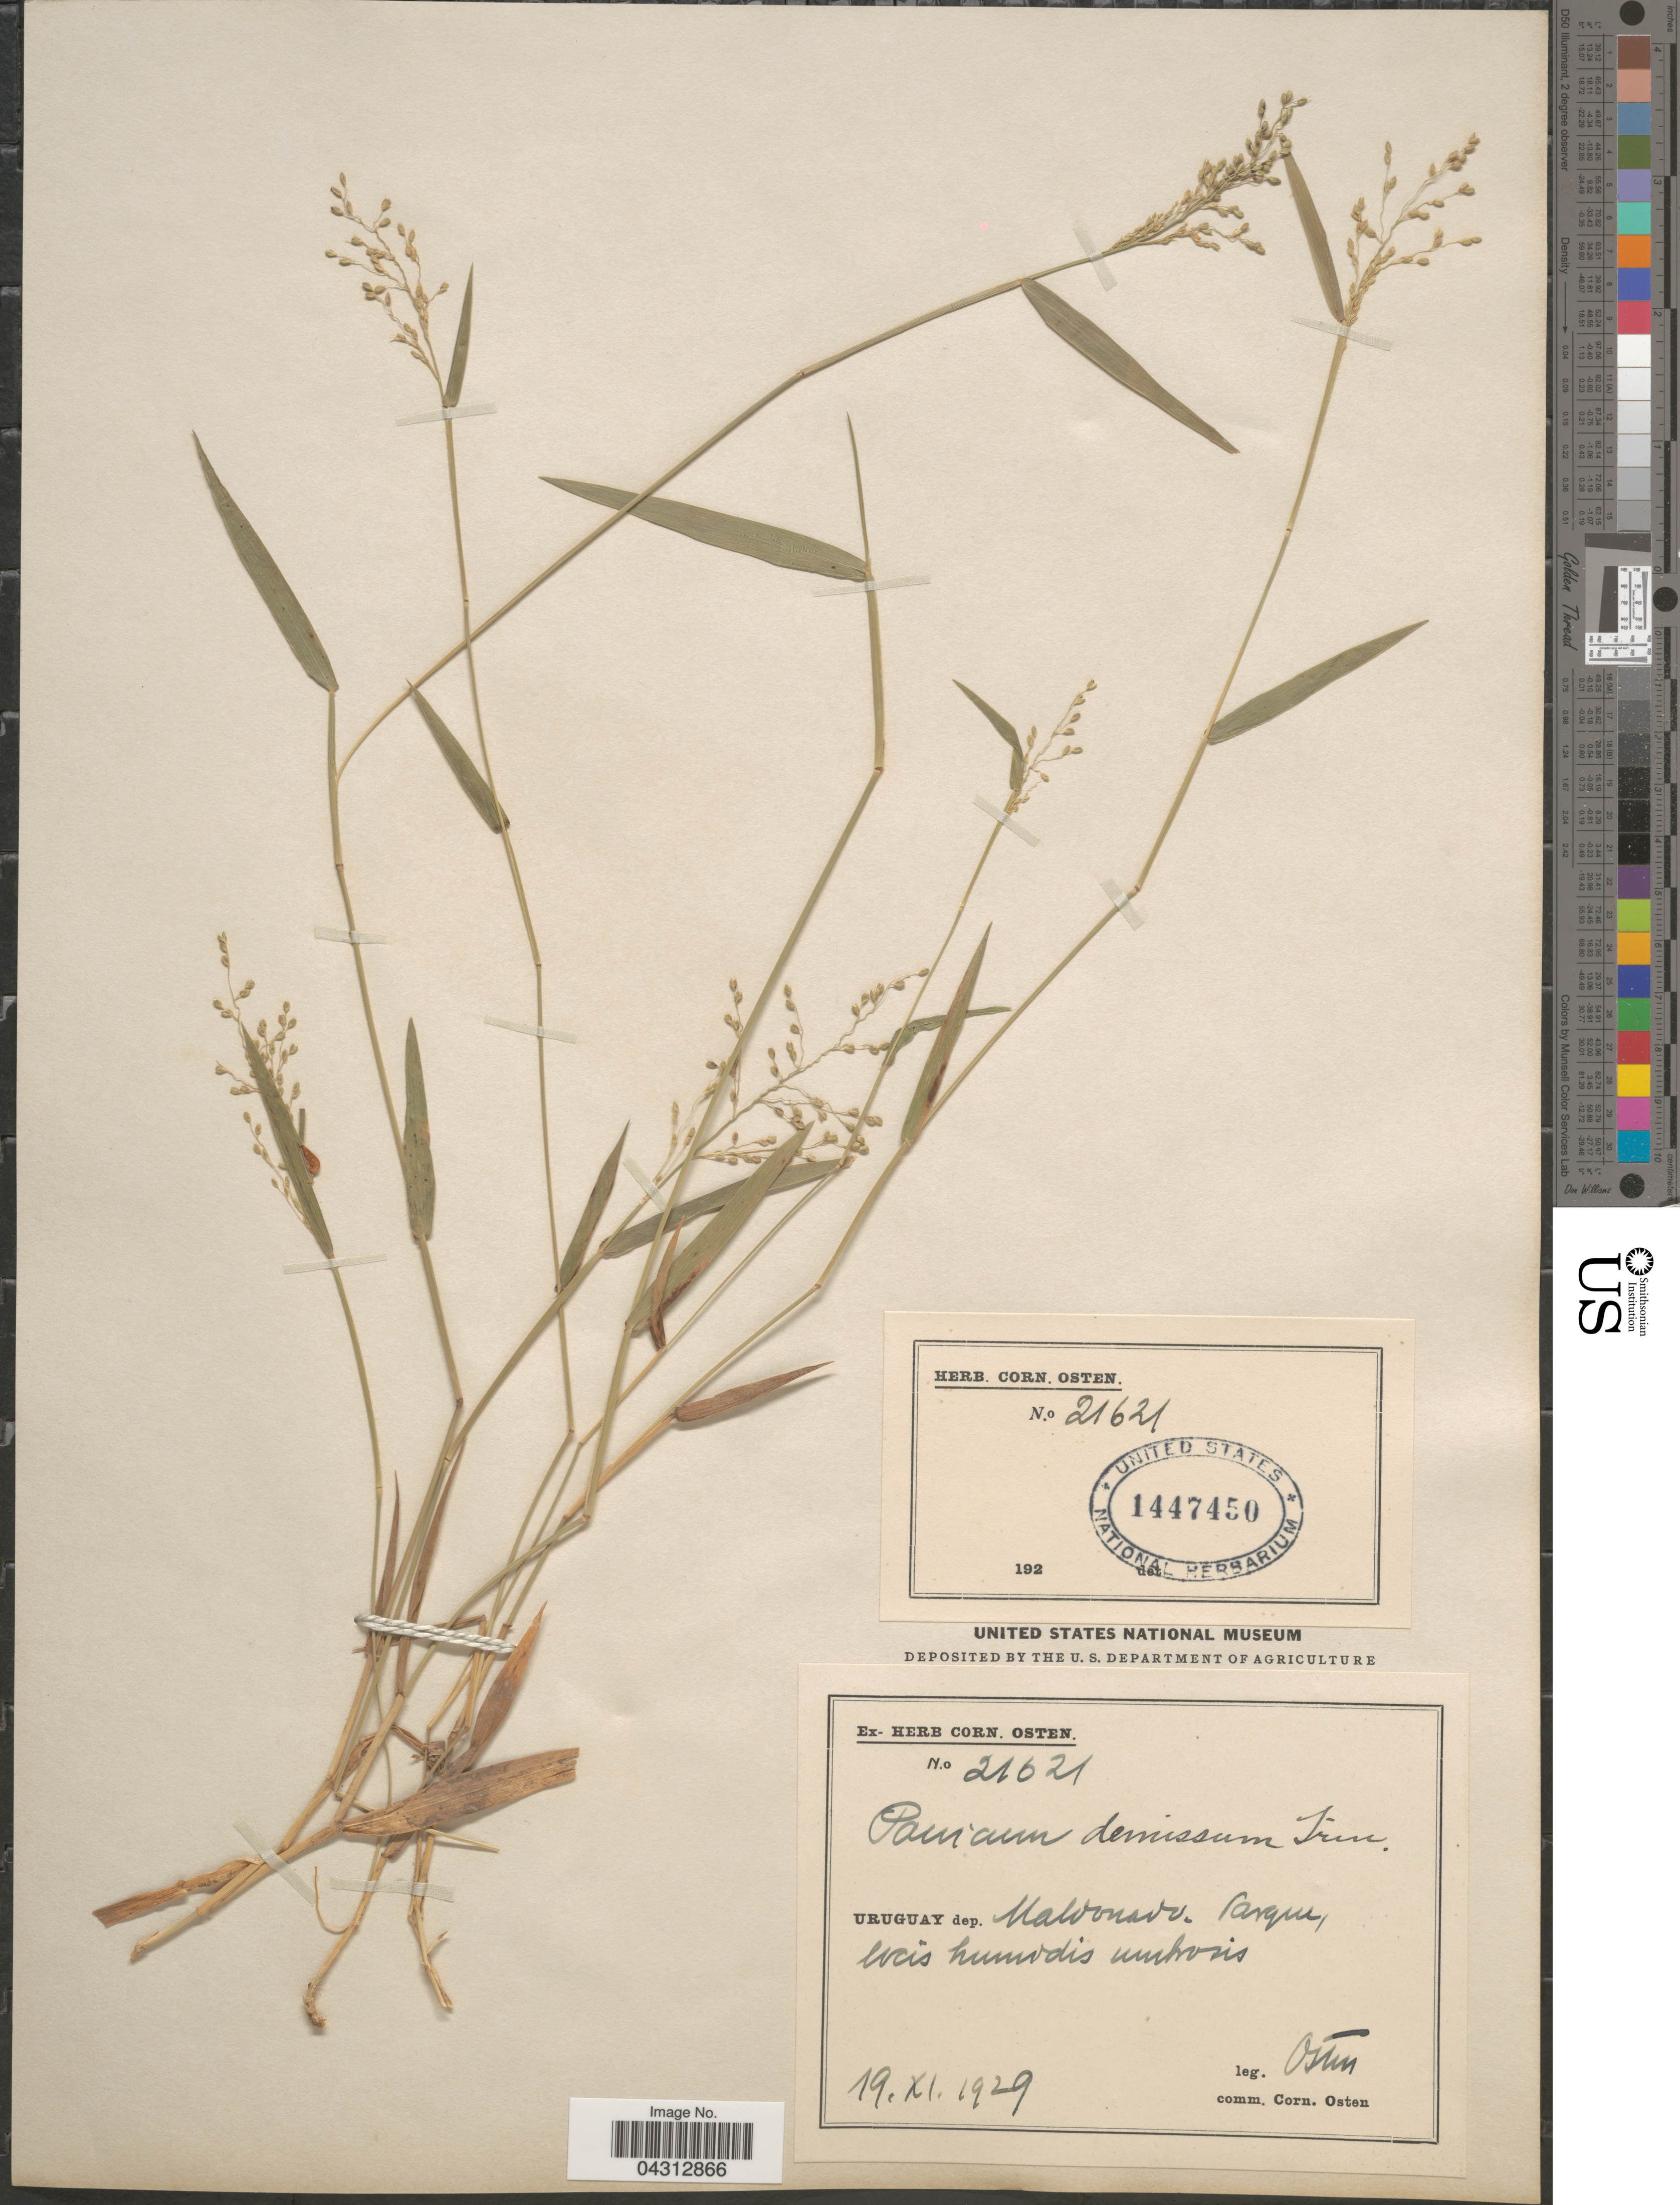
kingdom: Plantae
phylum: Tracheophyta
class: Liliopsida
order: Poales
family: Poaceae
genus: Dichanthelium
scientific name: Dichanthelium sabulorum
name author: (Lam.) Gould & C.A. Clark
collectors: C. Osten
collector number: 21621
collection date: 1929-11-19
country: Uruguay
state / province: Maldonado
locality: Dep. Maldonado Parque.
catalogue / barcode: US 1447450